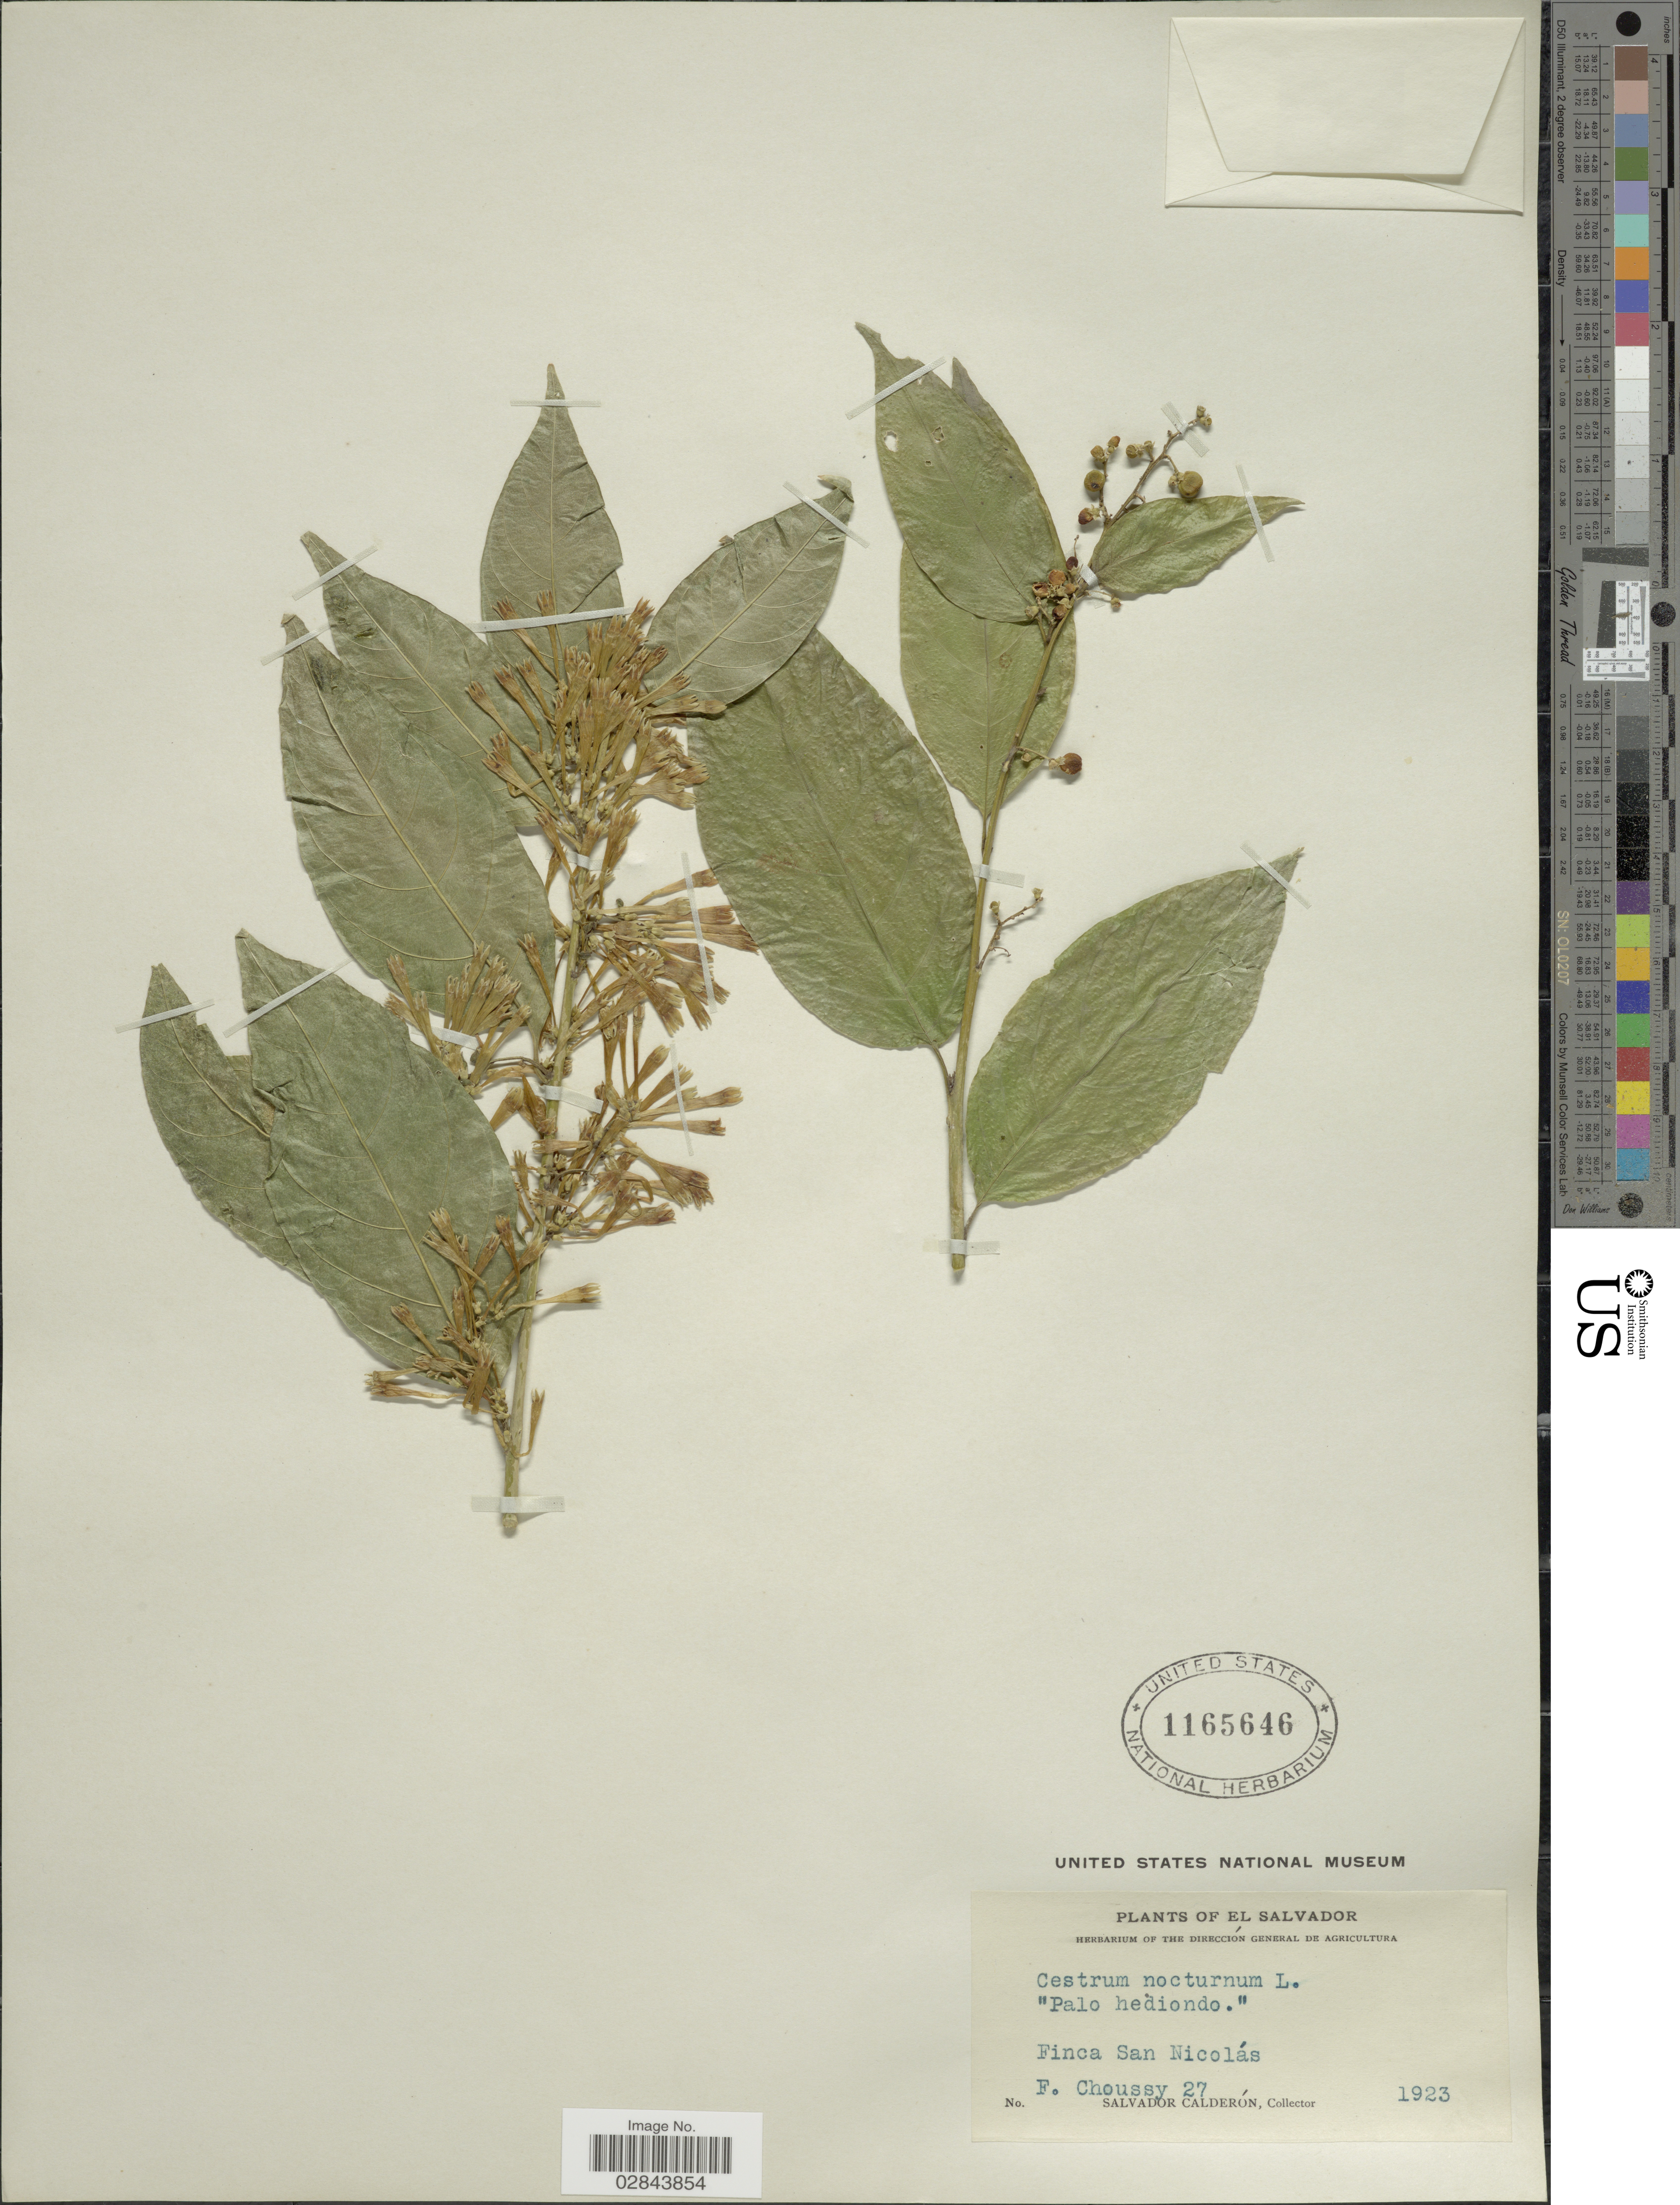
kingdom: Plantae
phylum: Tracheophyta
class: Magnoliopsida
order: Solanales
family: Solanaceae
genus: Cestrum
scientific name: Cestrum nocturnum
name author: L.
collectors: F. Choussy & S. Calderón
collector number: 27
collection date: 1923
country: El Salvador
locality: Finca San Nicolás.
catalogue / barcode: US 1165646